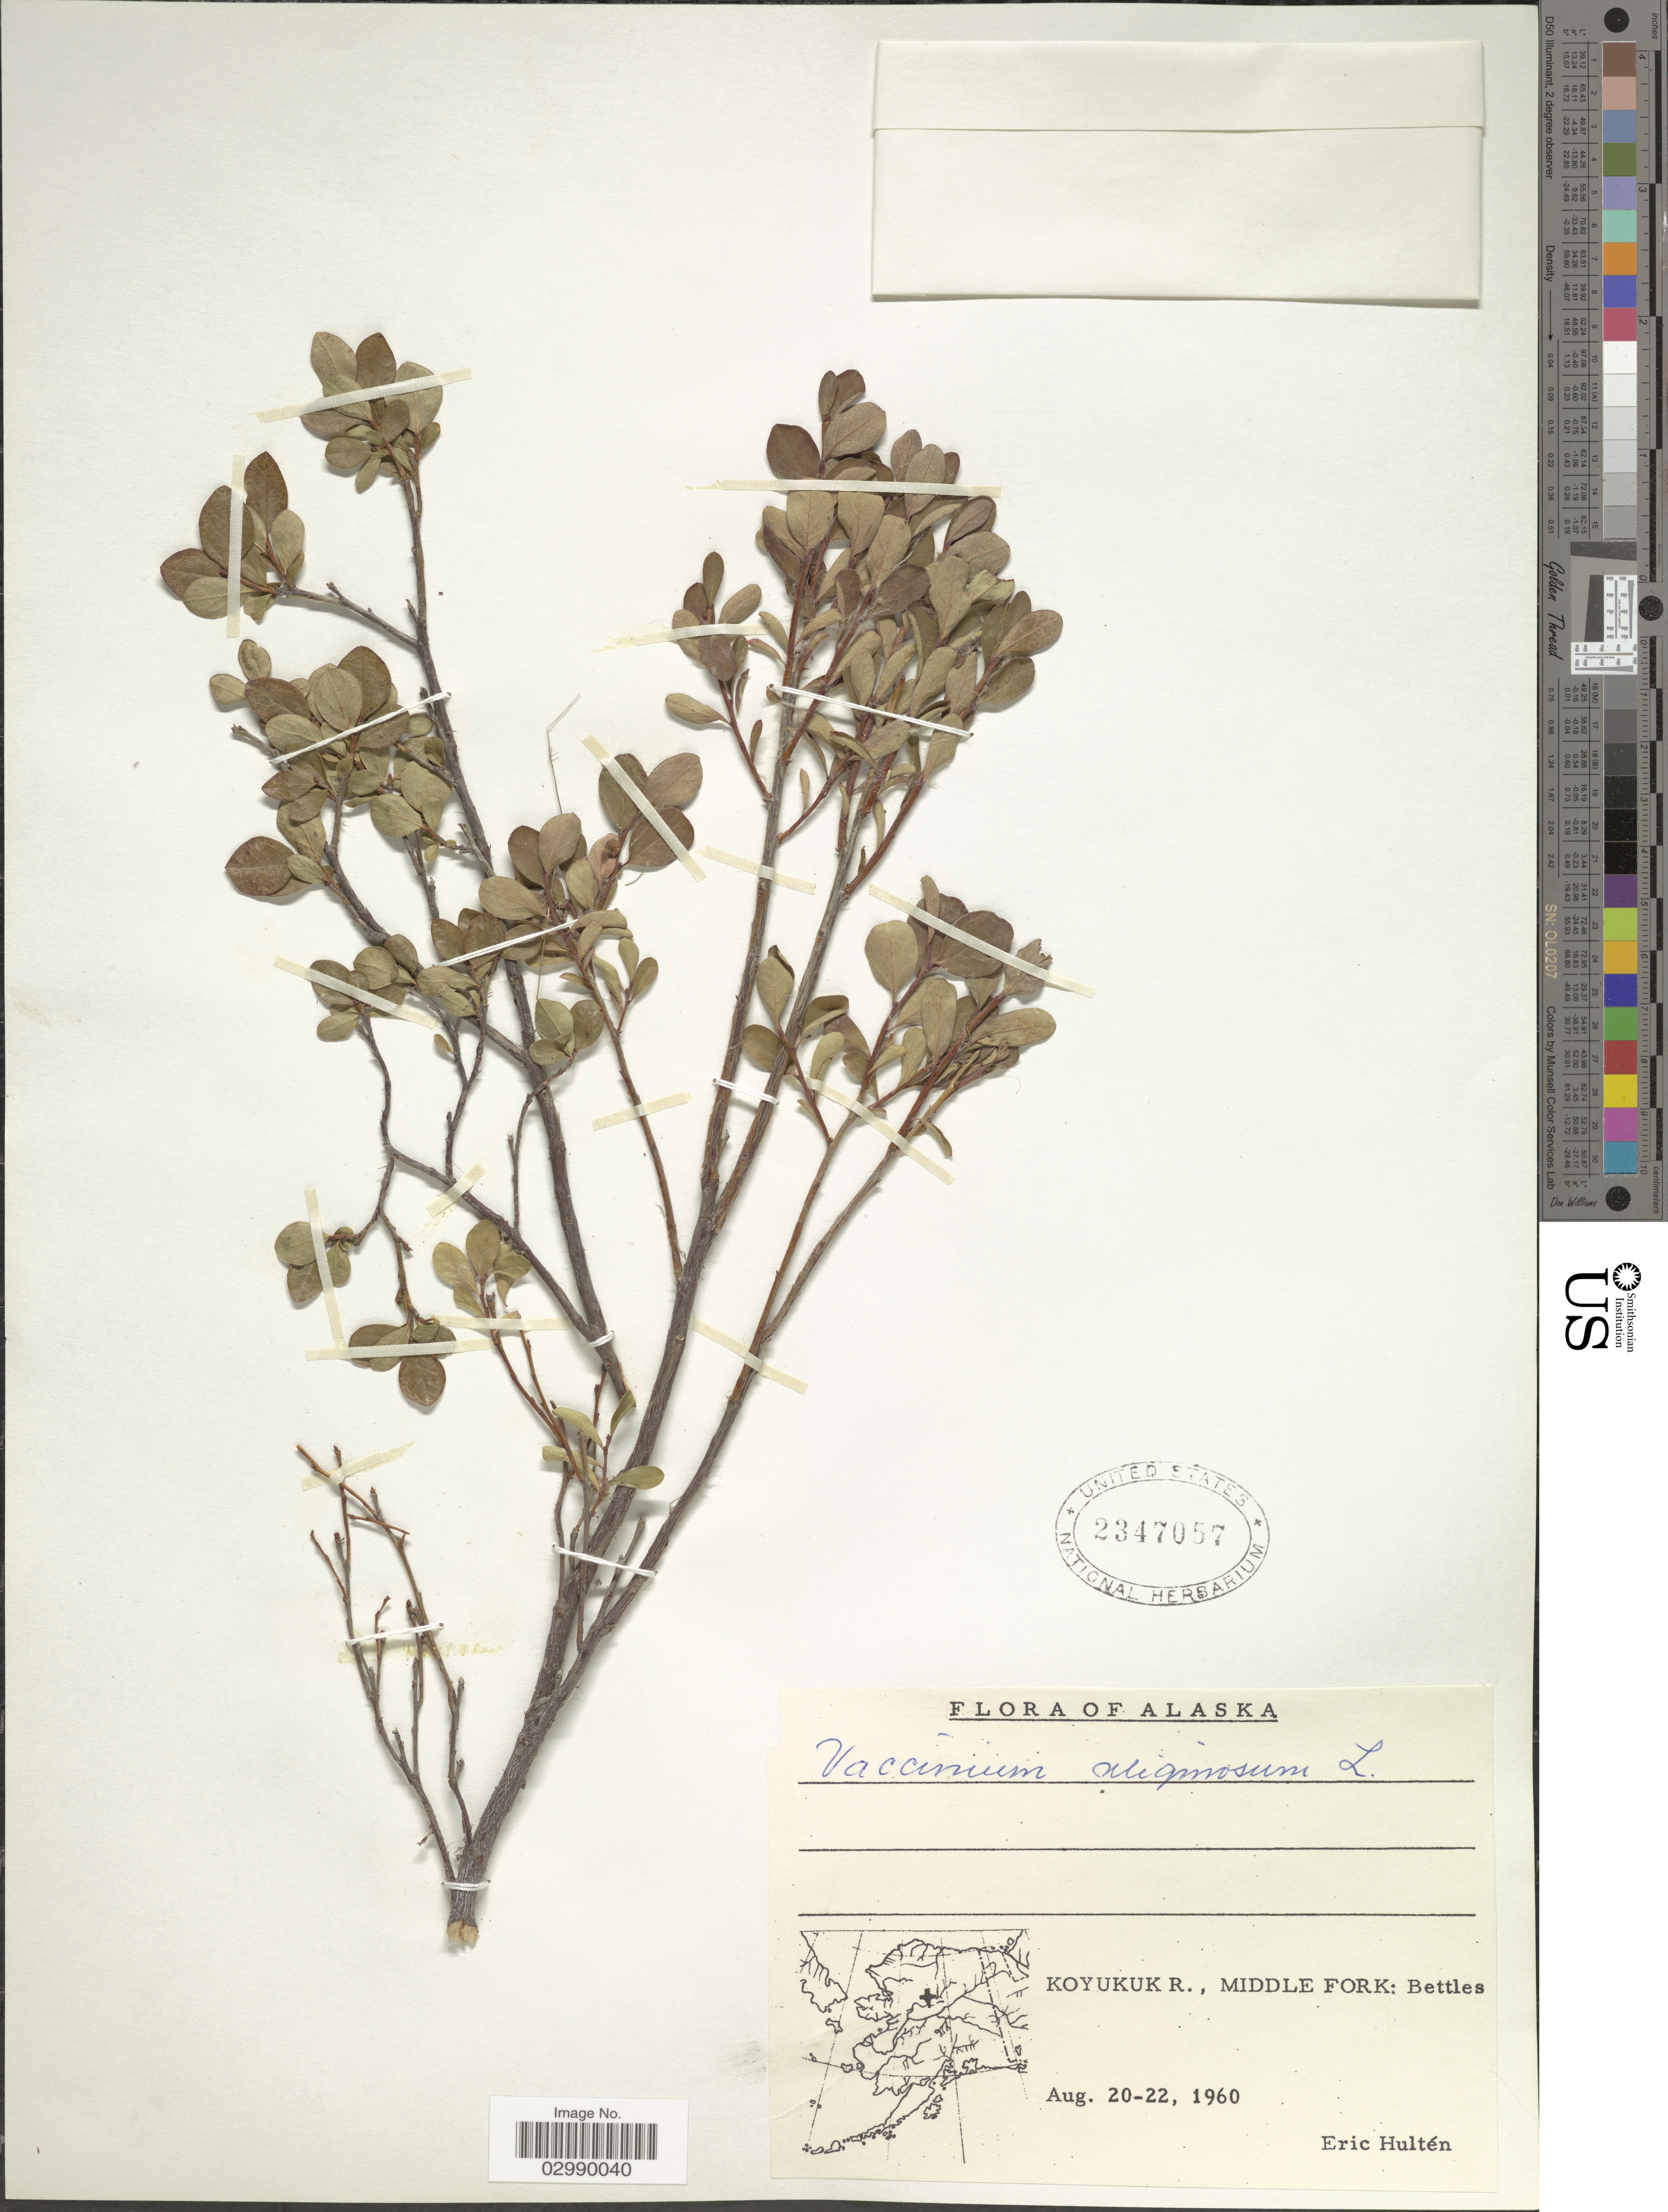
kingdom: Plantae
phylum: Tracheophyta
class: Magnoliopsida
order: Ericales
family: Ericaceae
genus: Vaccinium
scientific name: Vaccinium uliginosum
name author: L.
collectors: E. G. Hultén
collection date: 1960-08-20/1960-08-22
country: United States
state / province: Alaska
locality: Koyukuk R., Middle Fork, Bettles.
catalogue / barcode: US 2347057